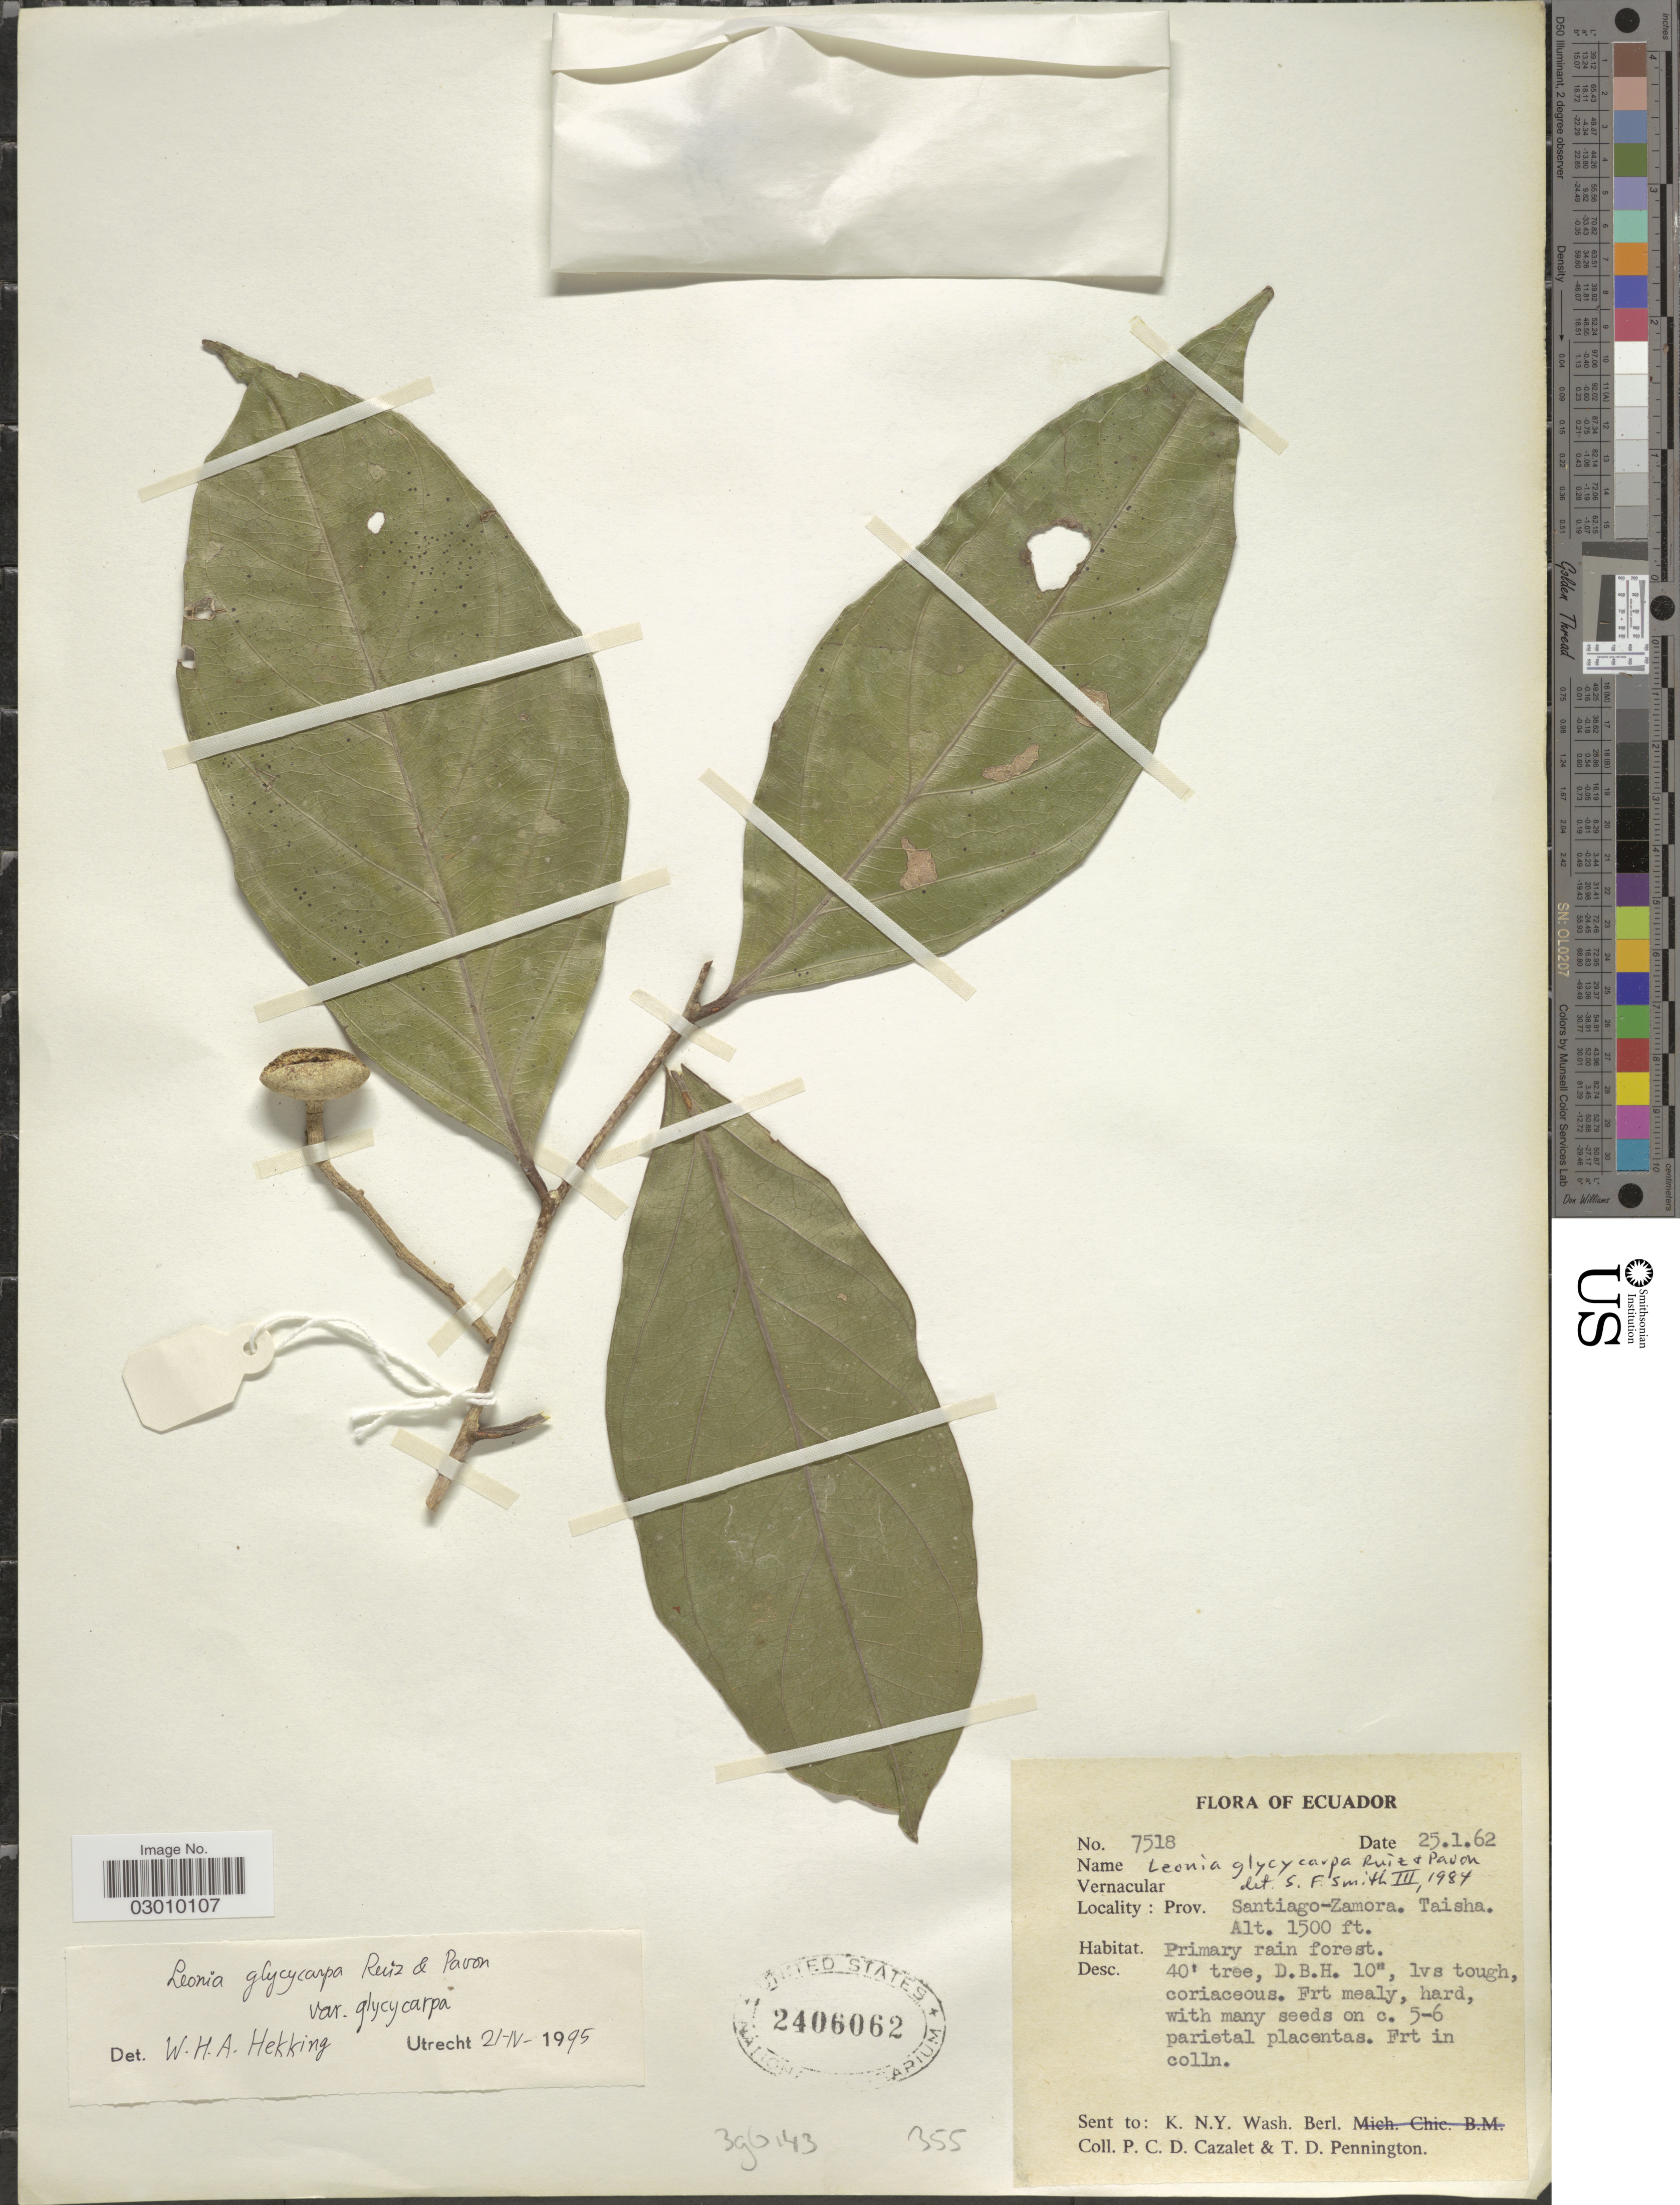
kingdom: Plantae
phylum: Tracheophyta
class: Magnoliopsida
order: Malpighiales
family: Violaceae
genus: Leonia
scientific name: Leonia glycycarpa var. glycycarpa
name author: Ruiz & Pav.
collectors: P. C. D. Cazalet & T. D. Pennington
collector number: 7518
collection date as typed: Transcribed d/m/y: 25/1/62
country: Ecuador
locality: Prov. Santiago-Zamora, Taisha.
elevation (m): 457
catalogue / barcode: US 2406062